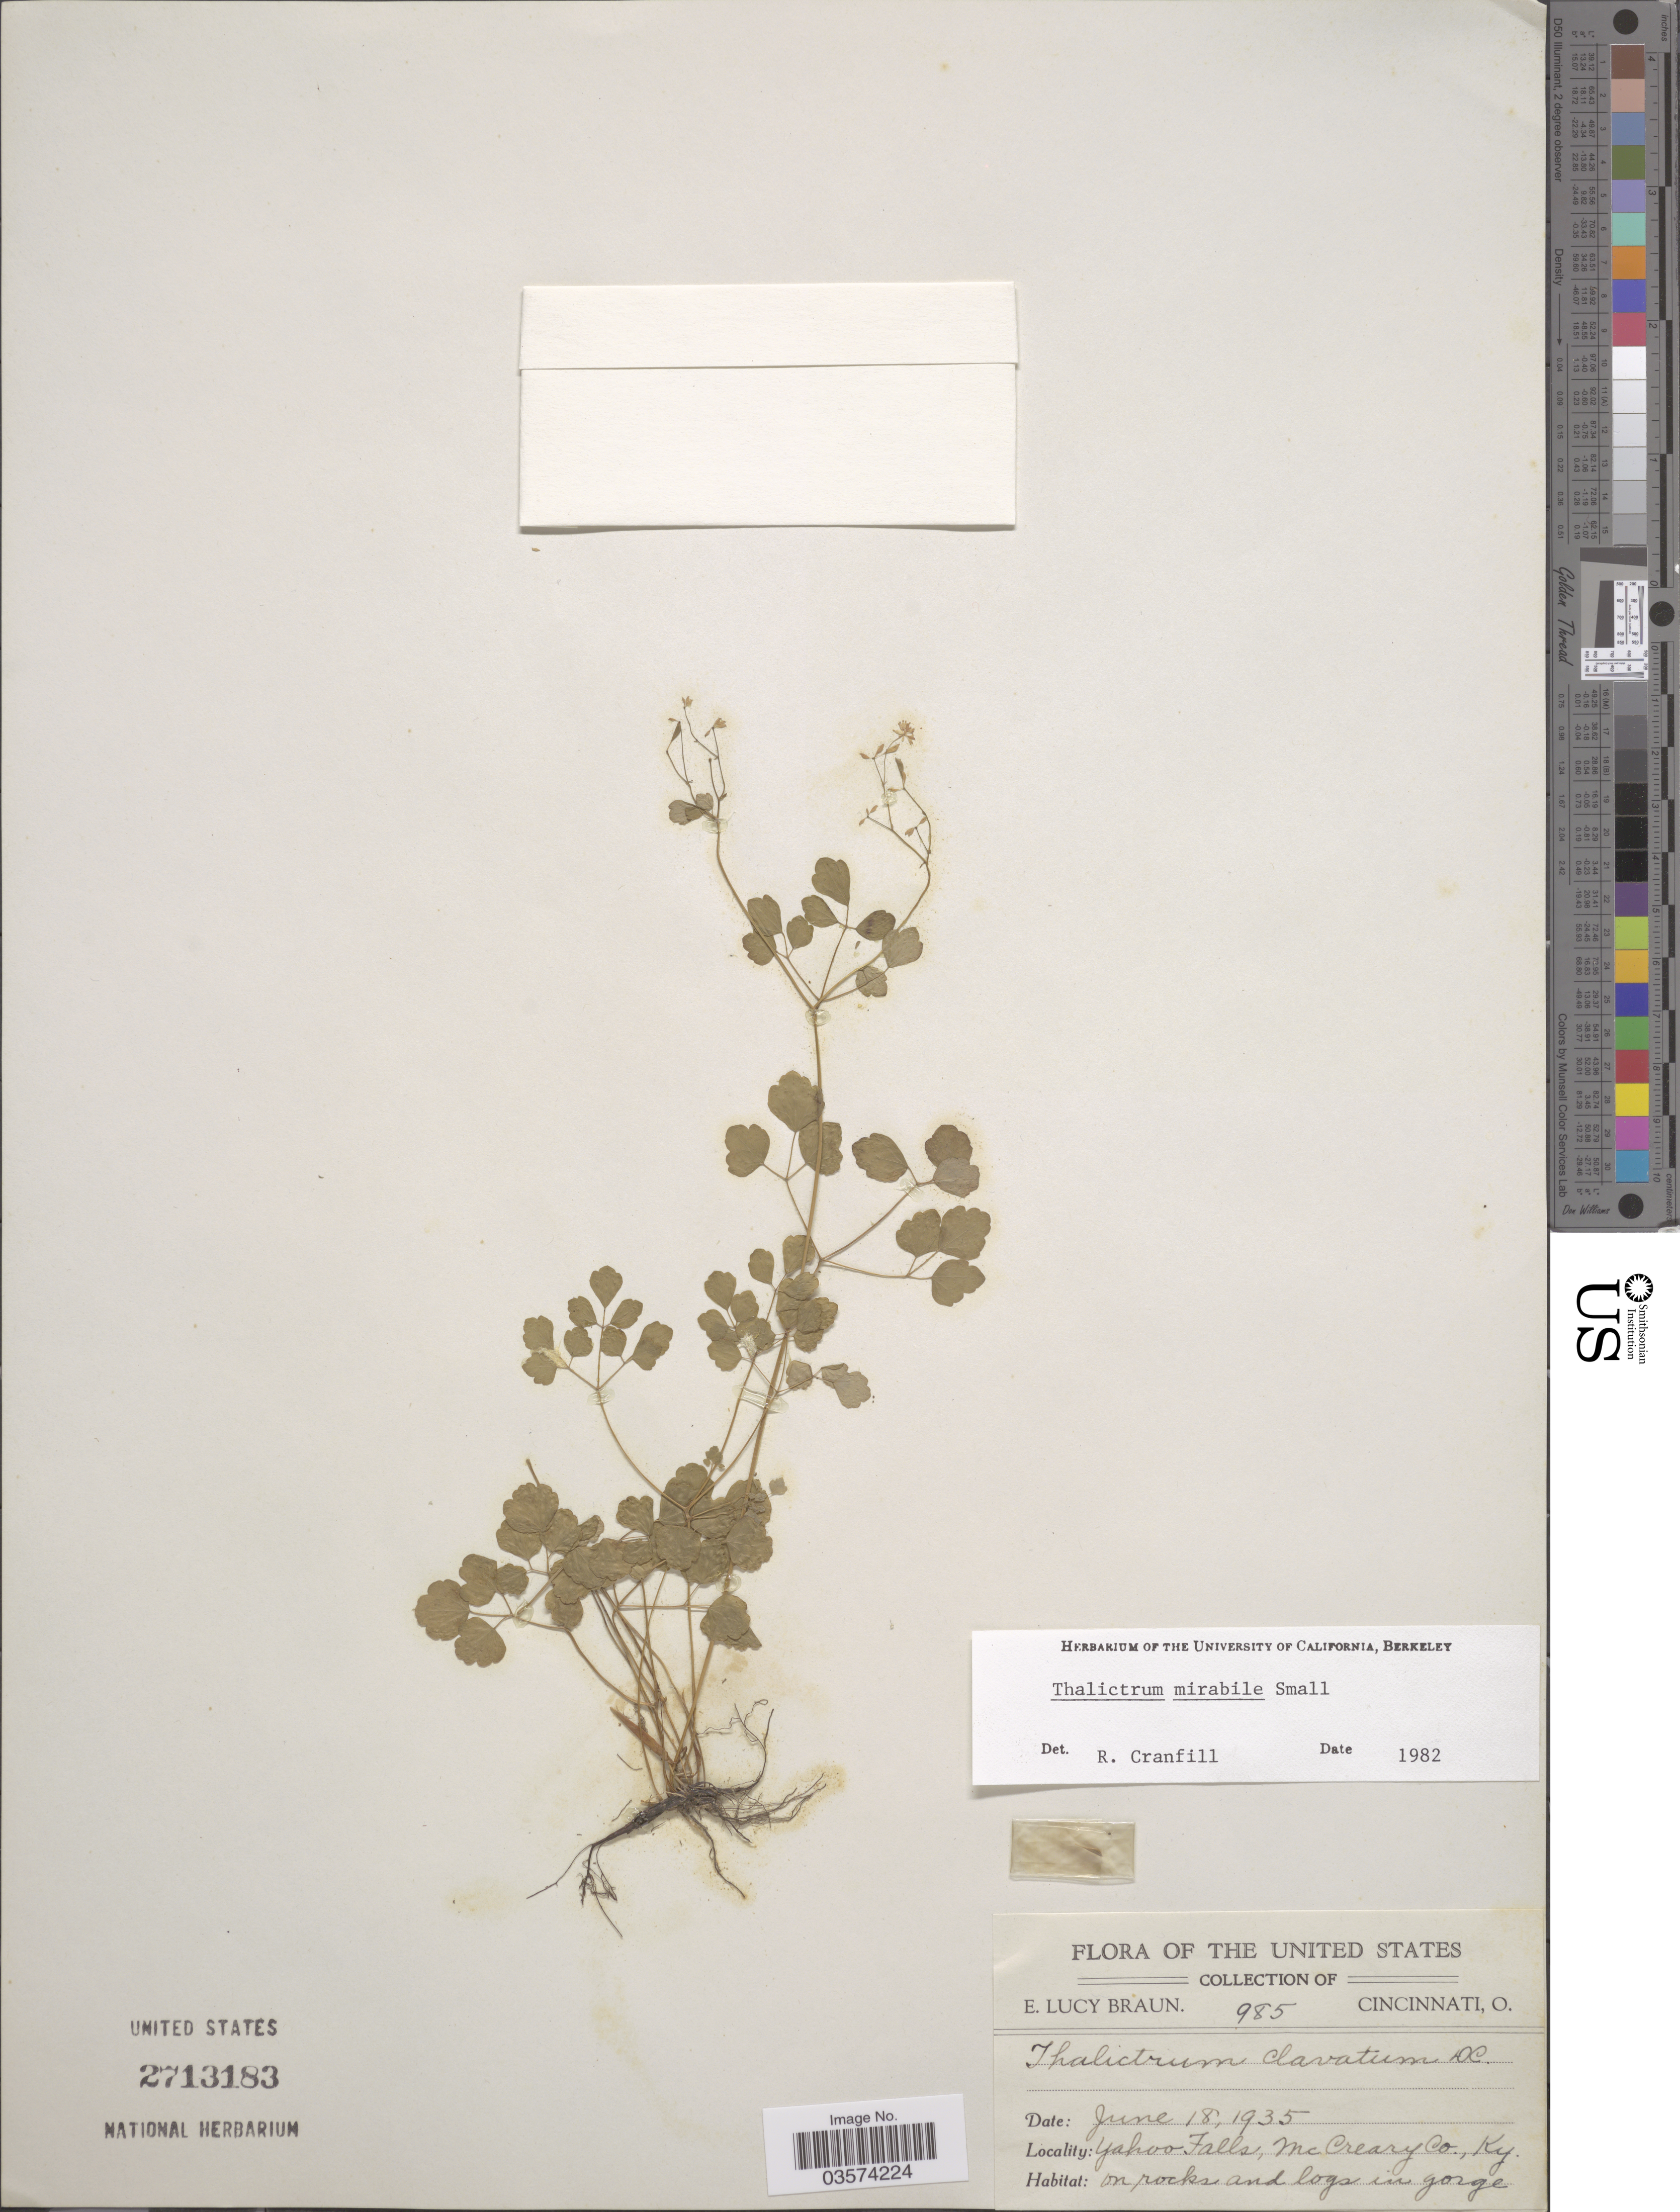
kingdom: Plantae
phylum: Tracheophyta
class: Magnoliopsida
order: Ranunculales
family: Ranunculaceae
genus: Thalictrum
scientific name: Thalictrum mirabile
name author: Small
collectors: E. L. Braun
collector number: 985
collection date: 1935-06-18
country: United States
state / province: Kentucky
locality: Yahoo Falls, McCreary Co.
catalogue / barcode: US 2713183